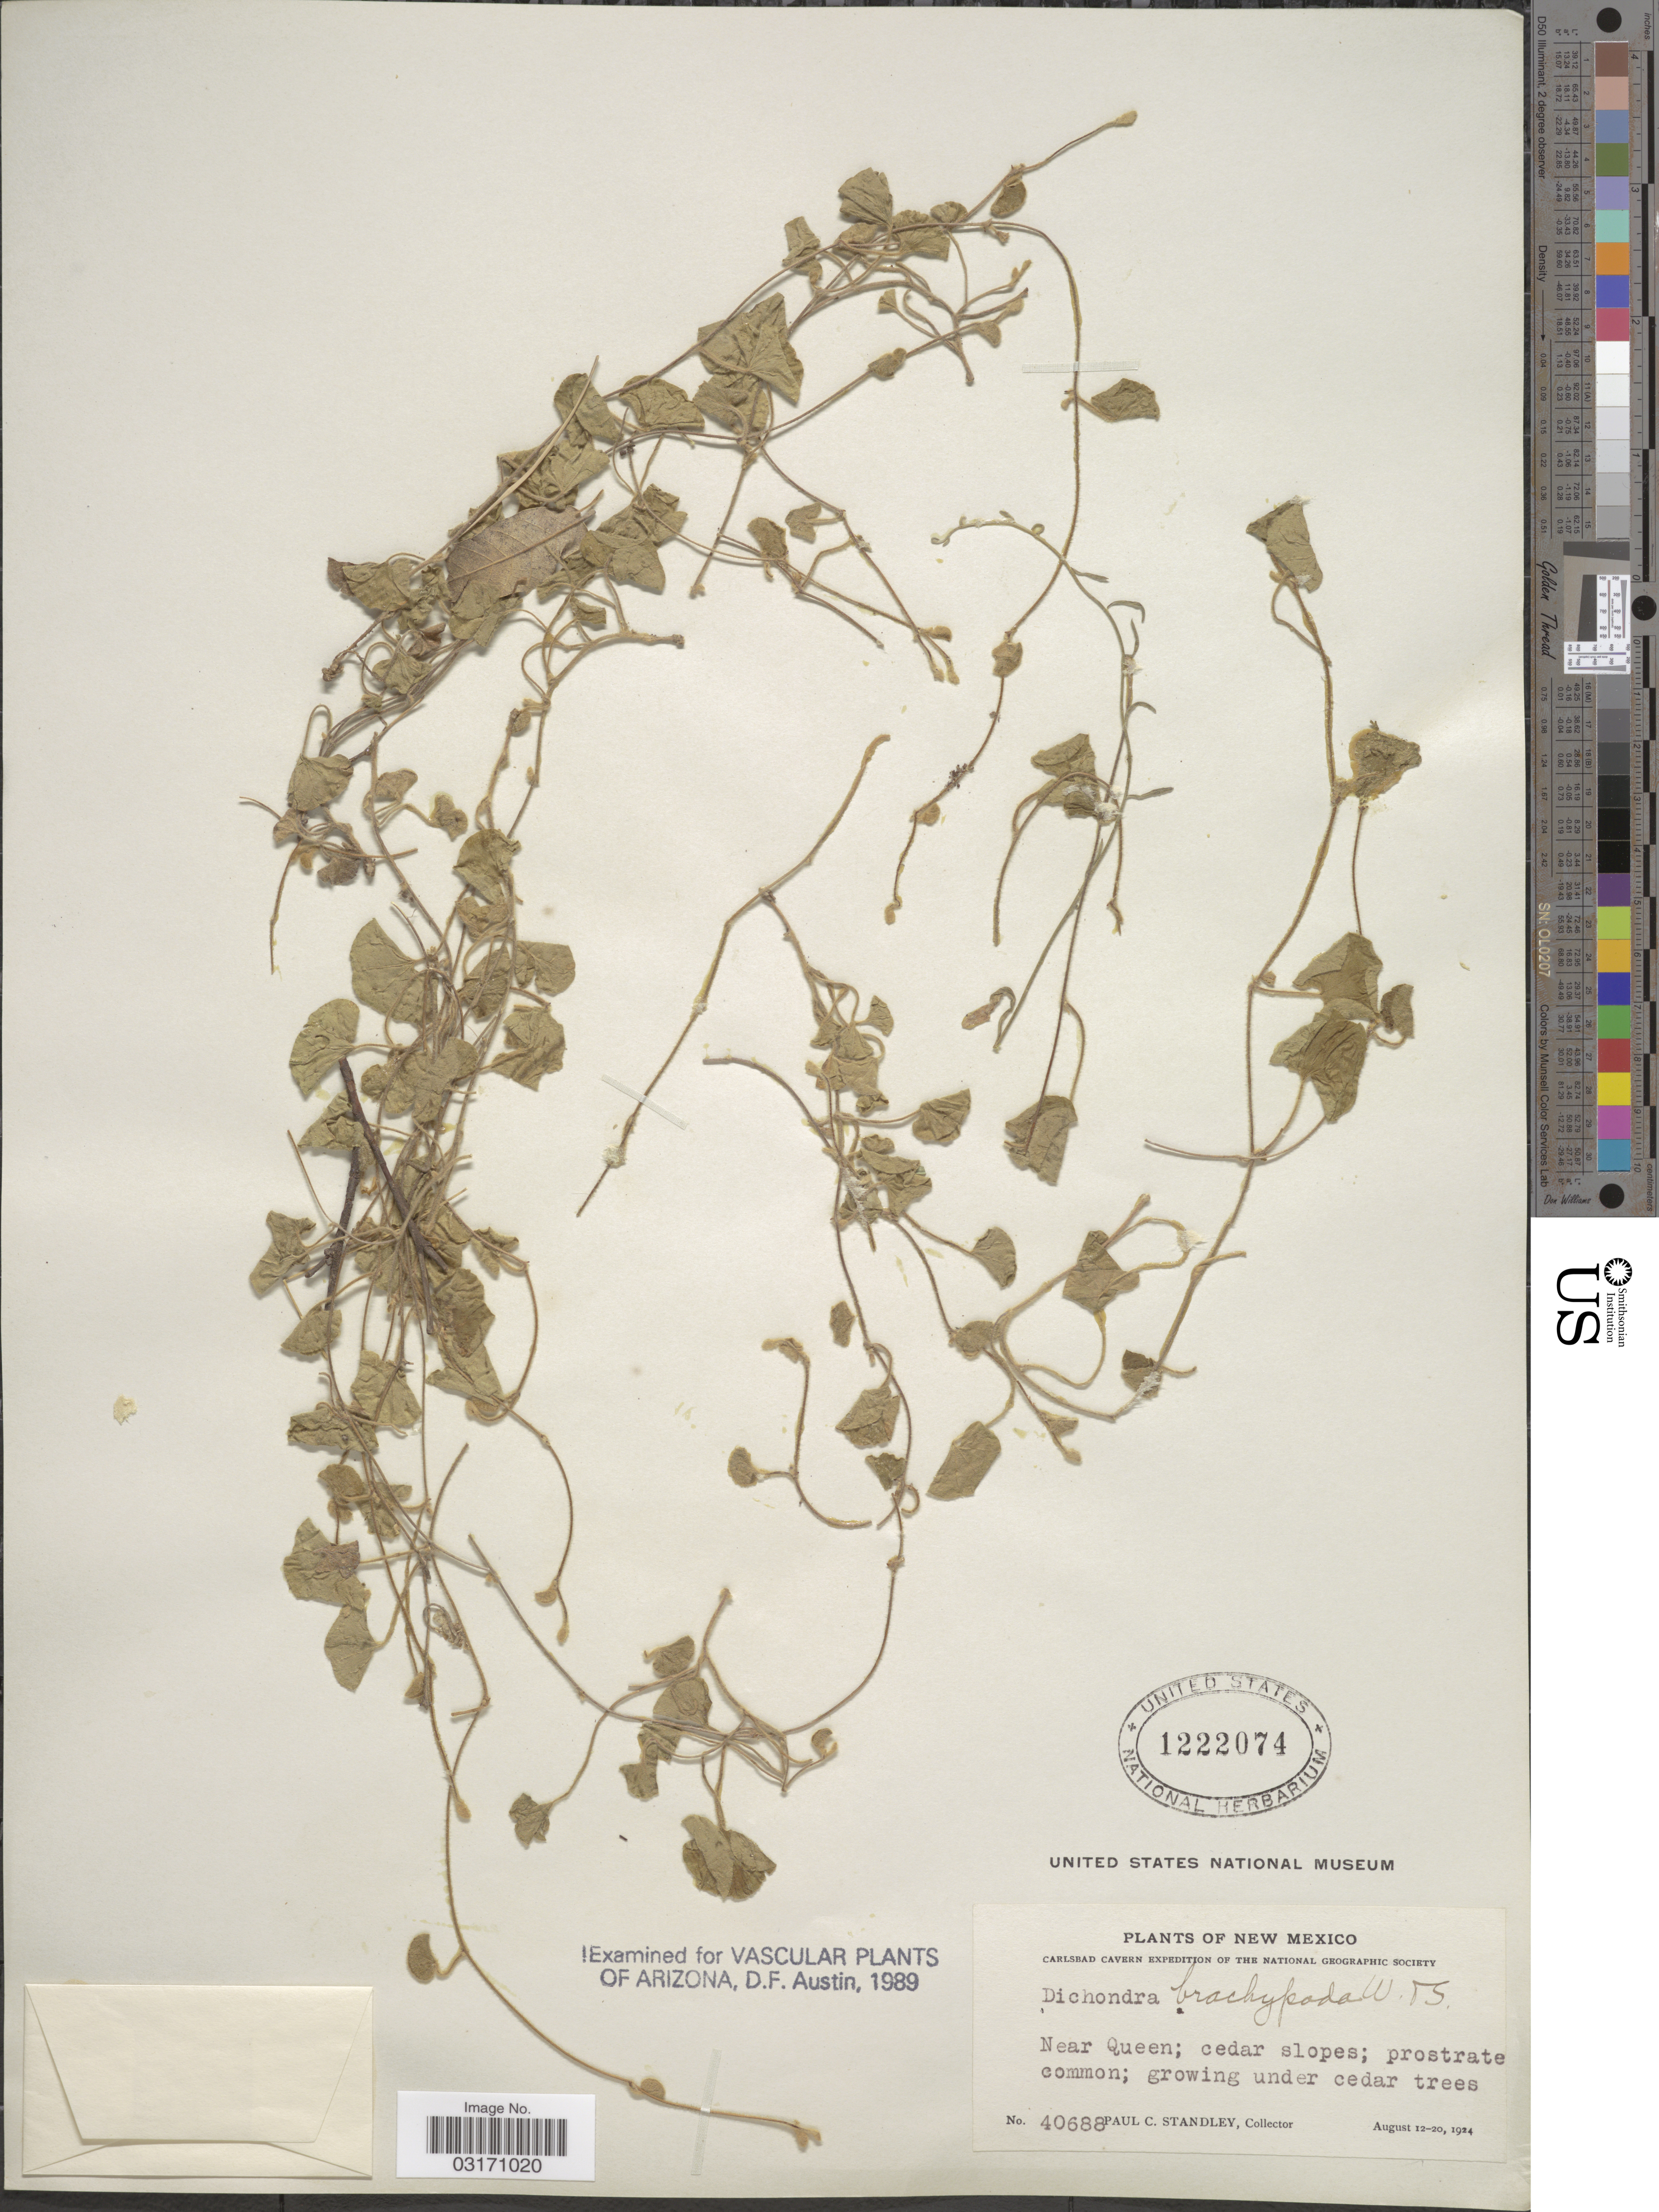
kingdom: Plantae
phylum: Tracheophyta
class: Magnoliopsida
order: Solanales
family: Convolvulaceae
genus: Dichondra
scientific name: Dichondra brachypoda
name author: Wooton & Standl.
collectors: P. C. Standley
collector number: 40688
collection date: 1924-08-12/1924-08-20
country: United States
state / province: New Mexico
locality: Near Queen.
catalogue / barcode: US 1222074